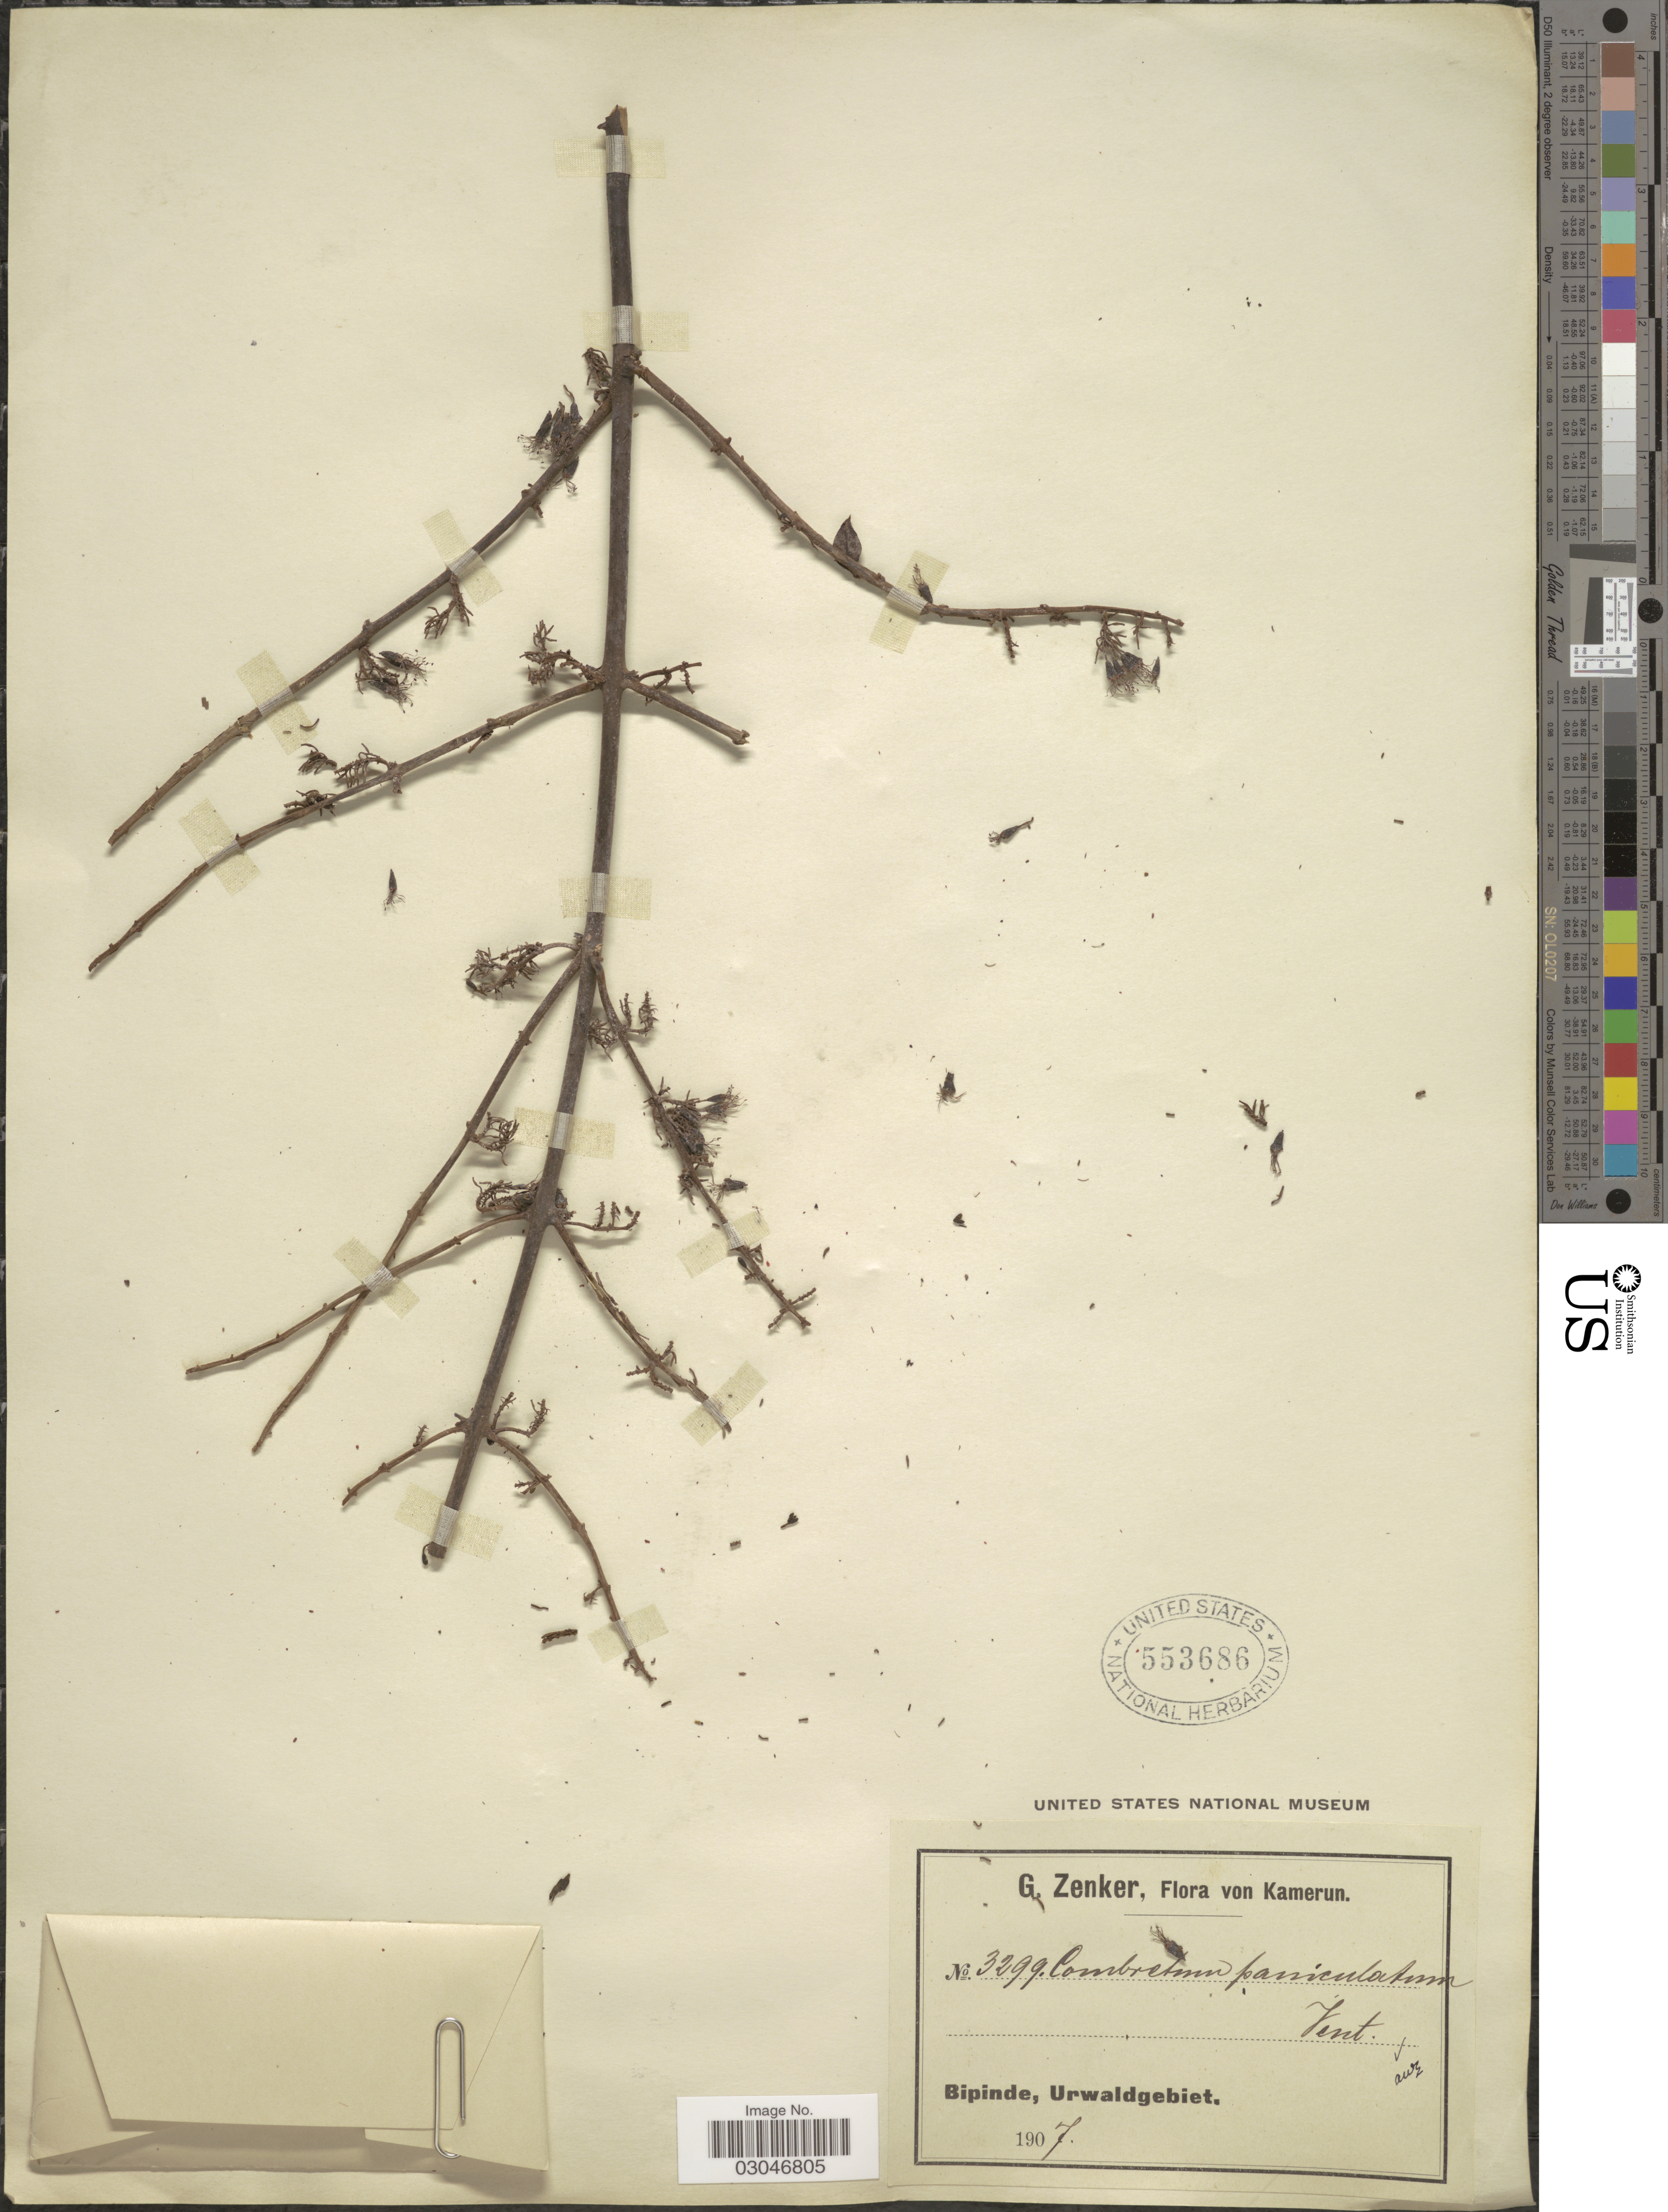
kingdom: Plantae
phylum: Tracheophyta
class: Magnoliopsida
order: Myrtales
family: Combretaceae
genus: Combretum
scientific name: Combretum paniculatum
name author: Vent.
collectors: G. A. Zenker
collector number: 3299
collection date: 1907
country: Cameroon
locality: Bipinde, Urwaldgebiet.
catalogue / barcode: US 553686